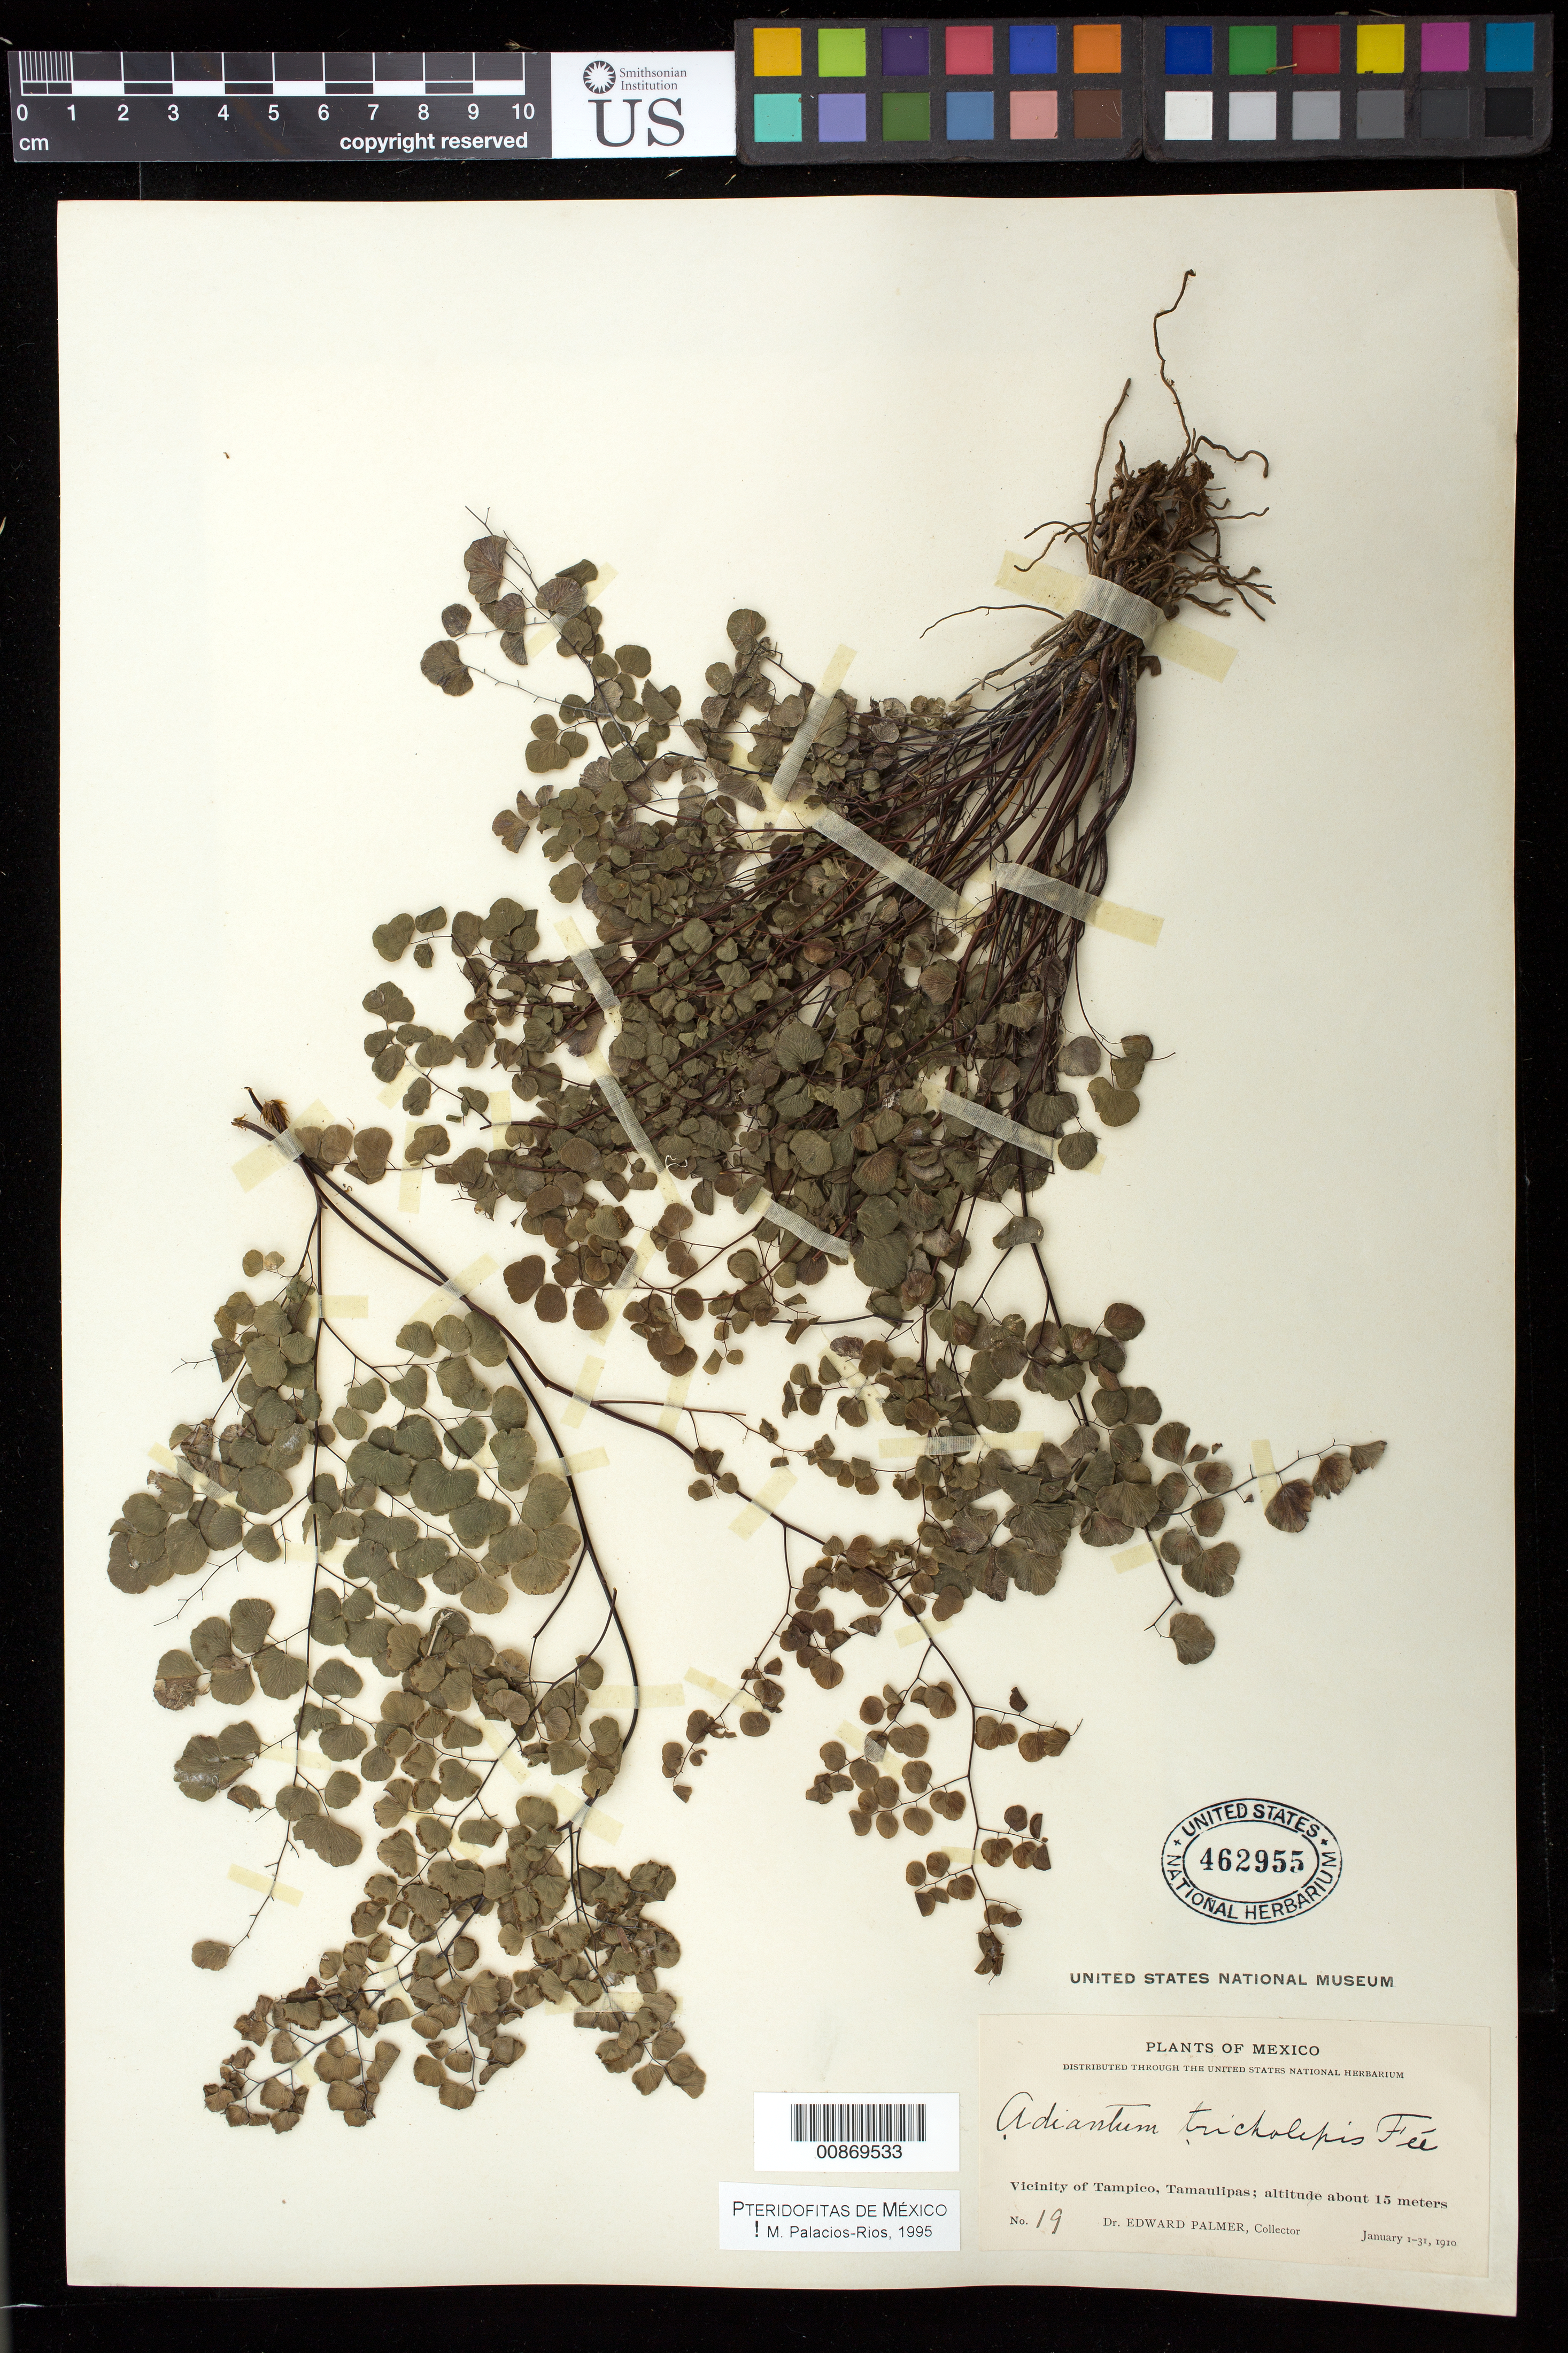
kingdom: Plantae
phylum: Tracheophyta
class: Polypodiopsida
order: Polypodiales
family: Pteridaceae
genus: Adiantum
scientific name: Adiantum tricholepis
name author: Fée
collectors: E. Palmer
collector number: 19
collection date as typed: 01 Jan 1910 to 31 Jan 1910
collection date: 1910-01-01/1910-01-31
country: Mexico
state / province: Tamaulipas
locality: Vicinity of Tampico, Tamaulipas.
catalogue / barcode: US 462955